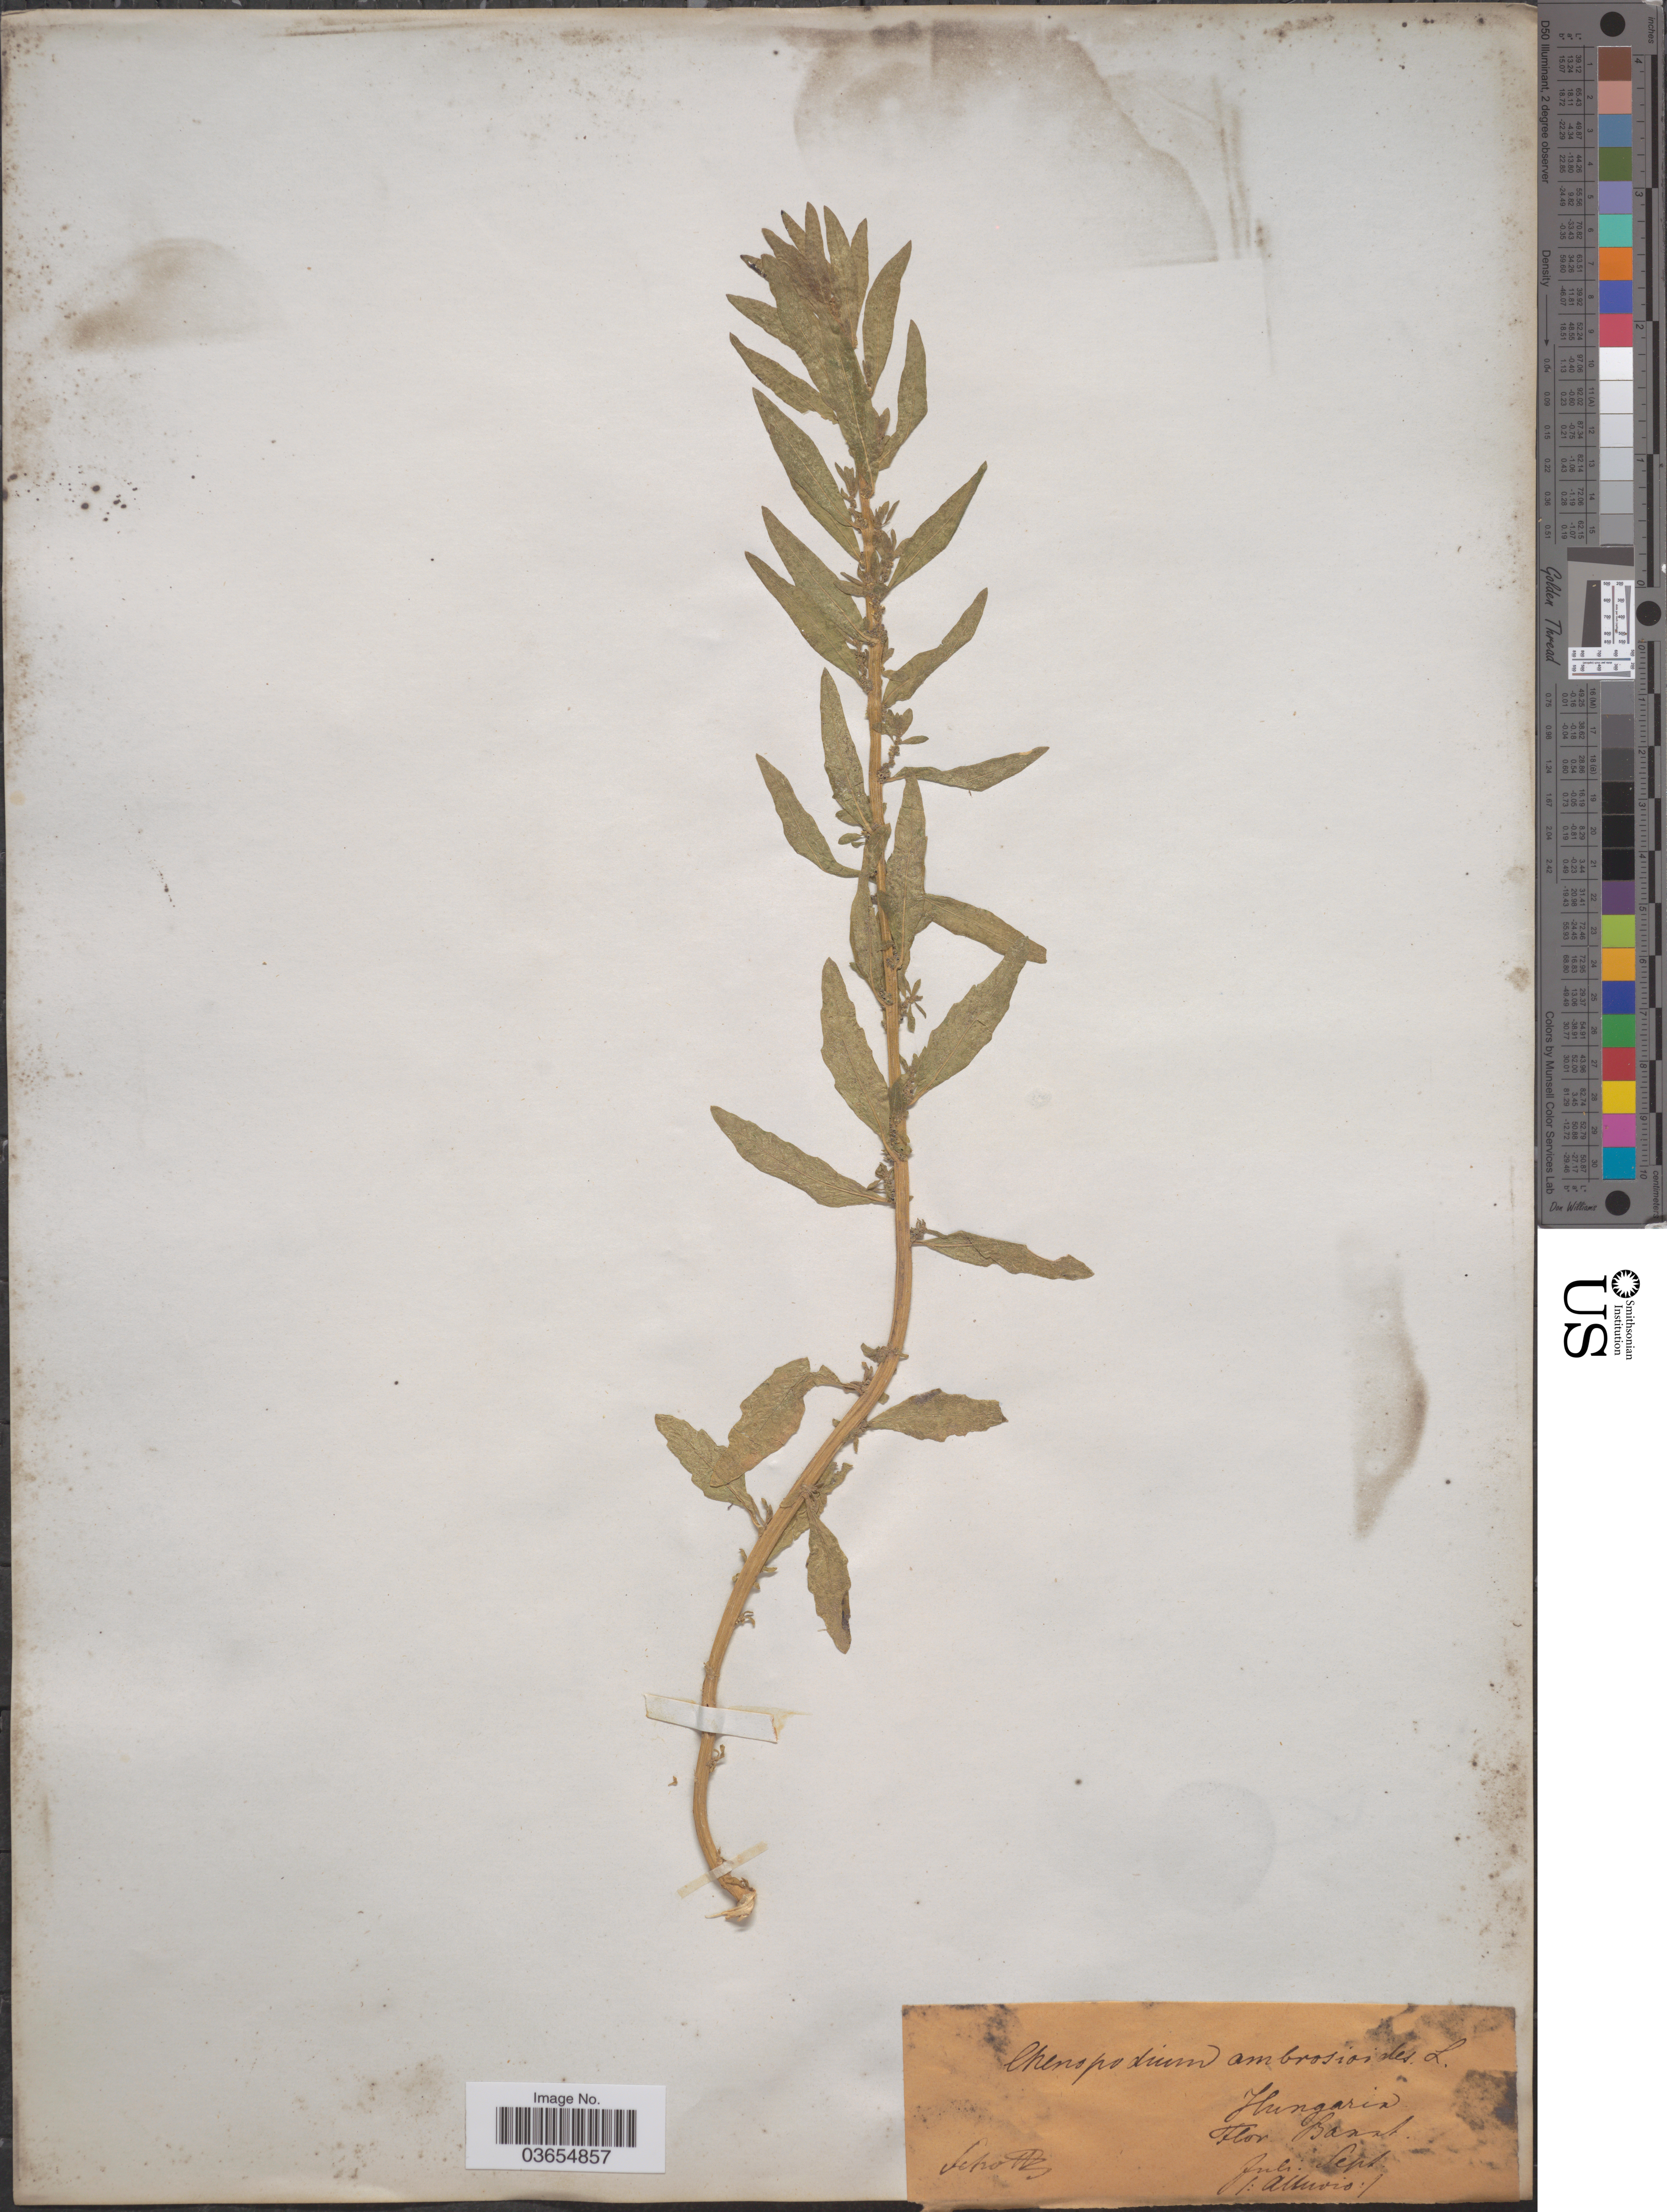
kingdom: Plantae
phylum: Tracheophyta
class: Magnoliopsida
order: Caryophyllales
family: Amaranthaceae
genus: Chenopodium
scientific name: Chenopodium ambrosioides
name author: L.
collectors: -. Schottz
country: Hungary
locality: Hungaria. Flor. Banat.